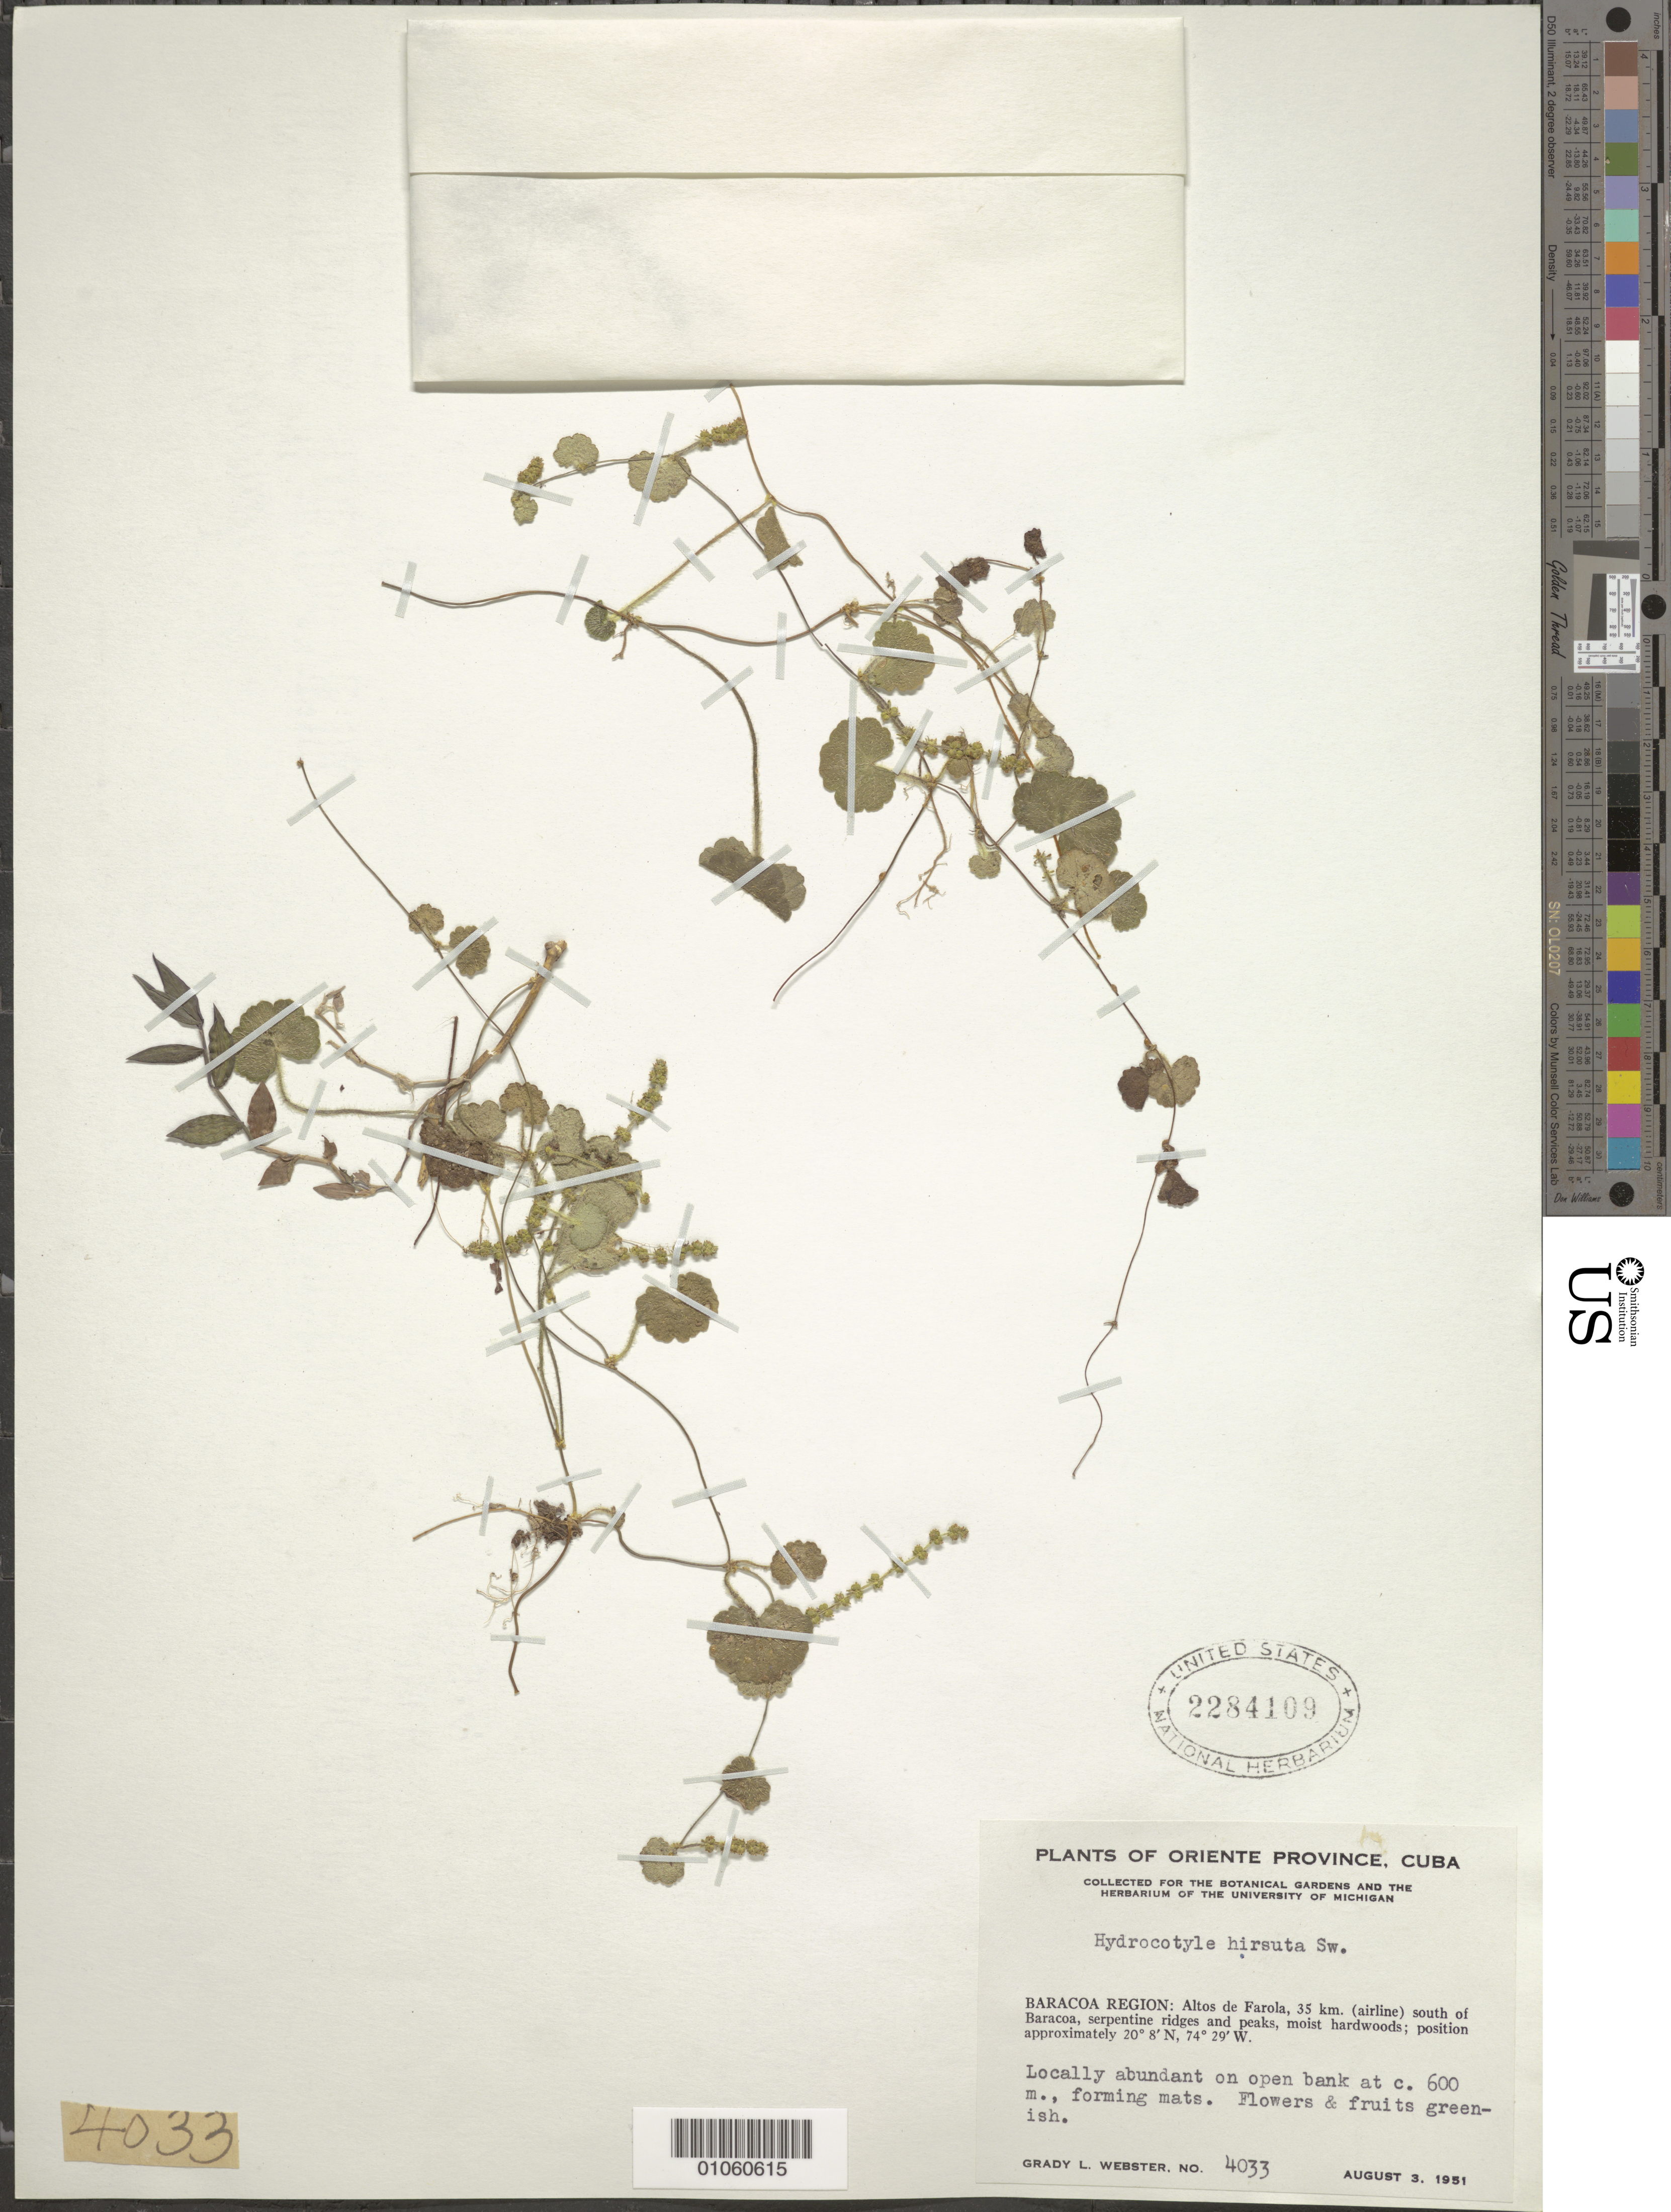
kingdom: Plantae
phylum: Tracheophyta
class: Magnoliopsida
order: Apiales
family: Araliaceae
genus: Hydrocotyle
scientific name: Hydrocotyle hirsuta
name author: Sw.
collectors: G. L. Webster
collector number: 4033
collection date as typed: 03 Aug 1951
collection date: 1951-08-03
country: Cuba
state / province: Guantanamo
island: Cuba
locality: Baracoa region, Altos de Farola, 35 km (airline) S of Baracoa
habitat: Serpentine ridges and peaks, moist hardwoods; locally abundant on open bank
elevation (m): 600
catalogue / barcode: US 2284109